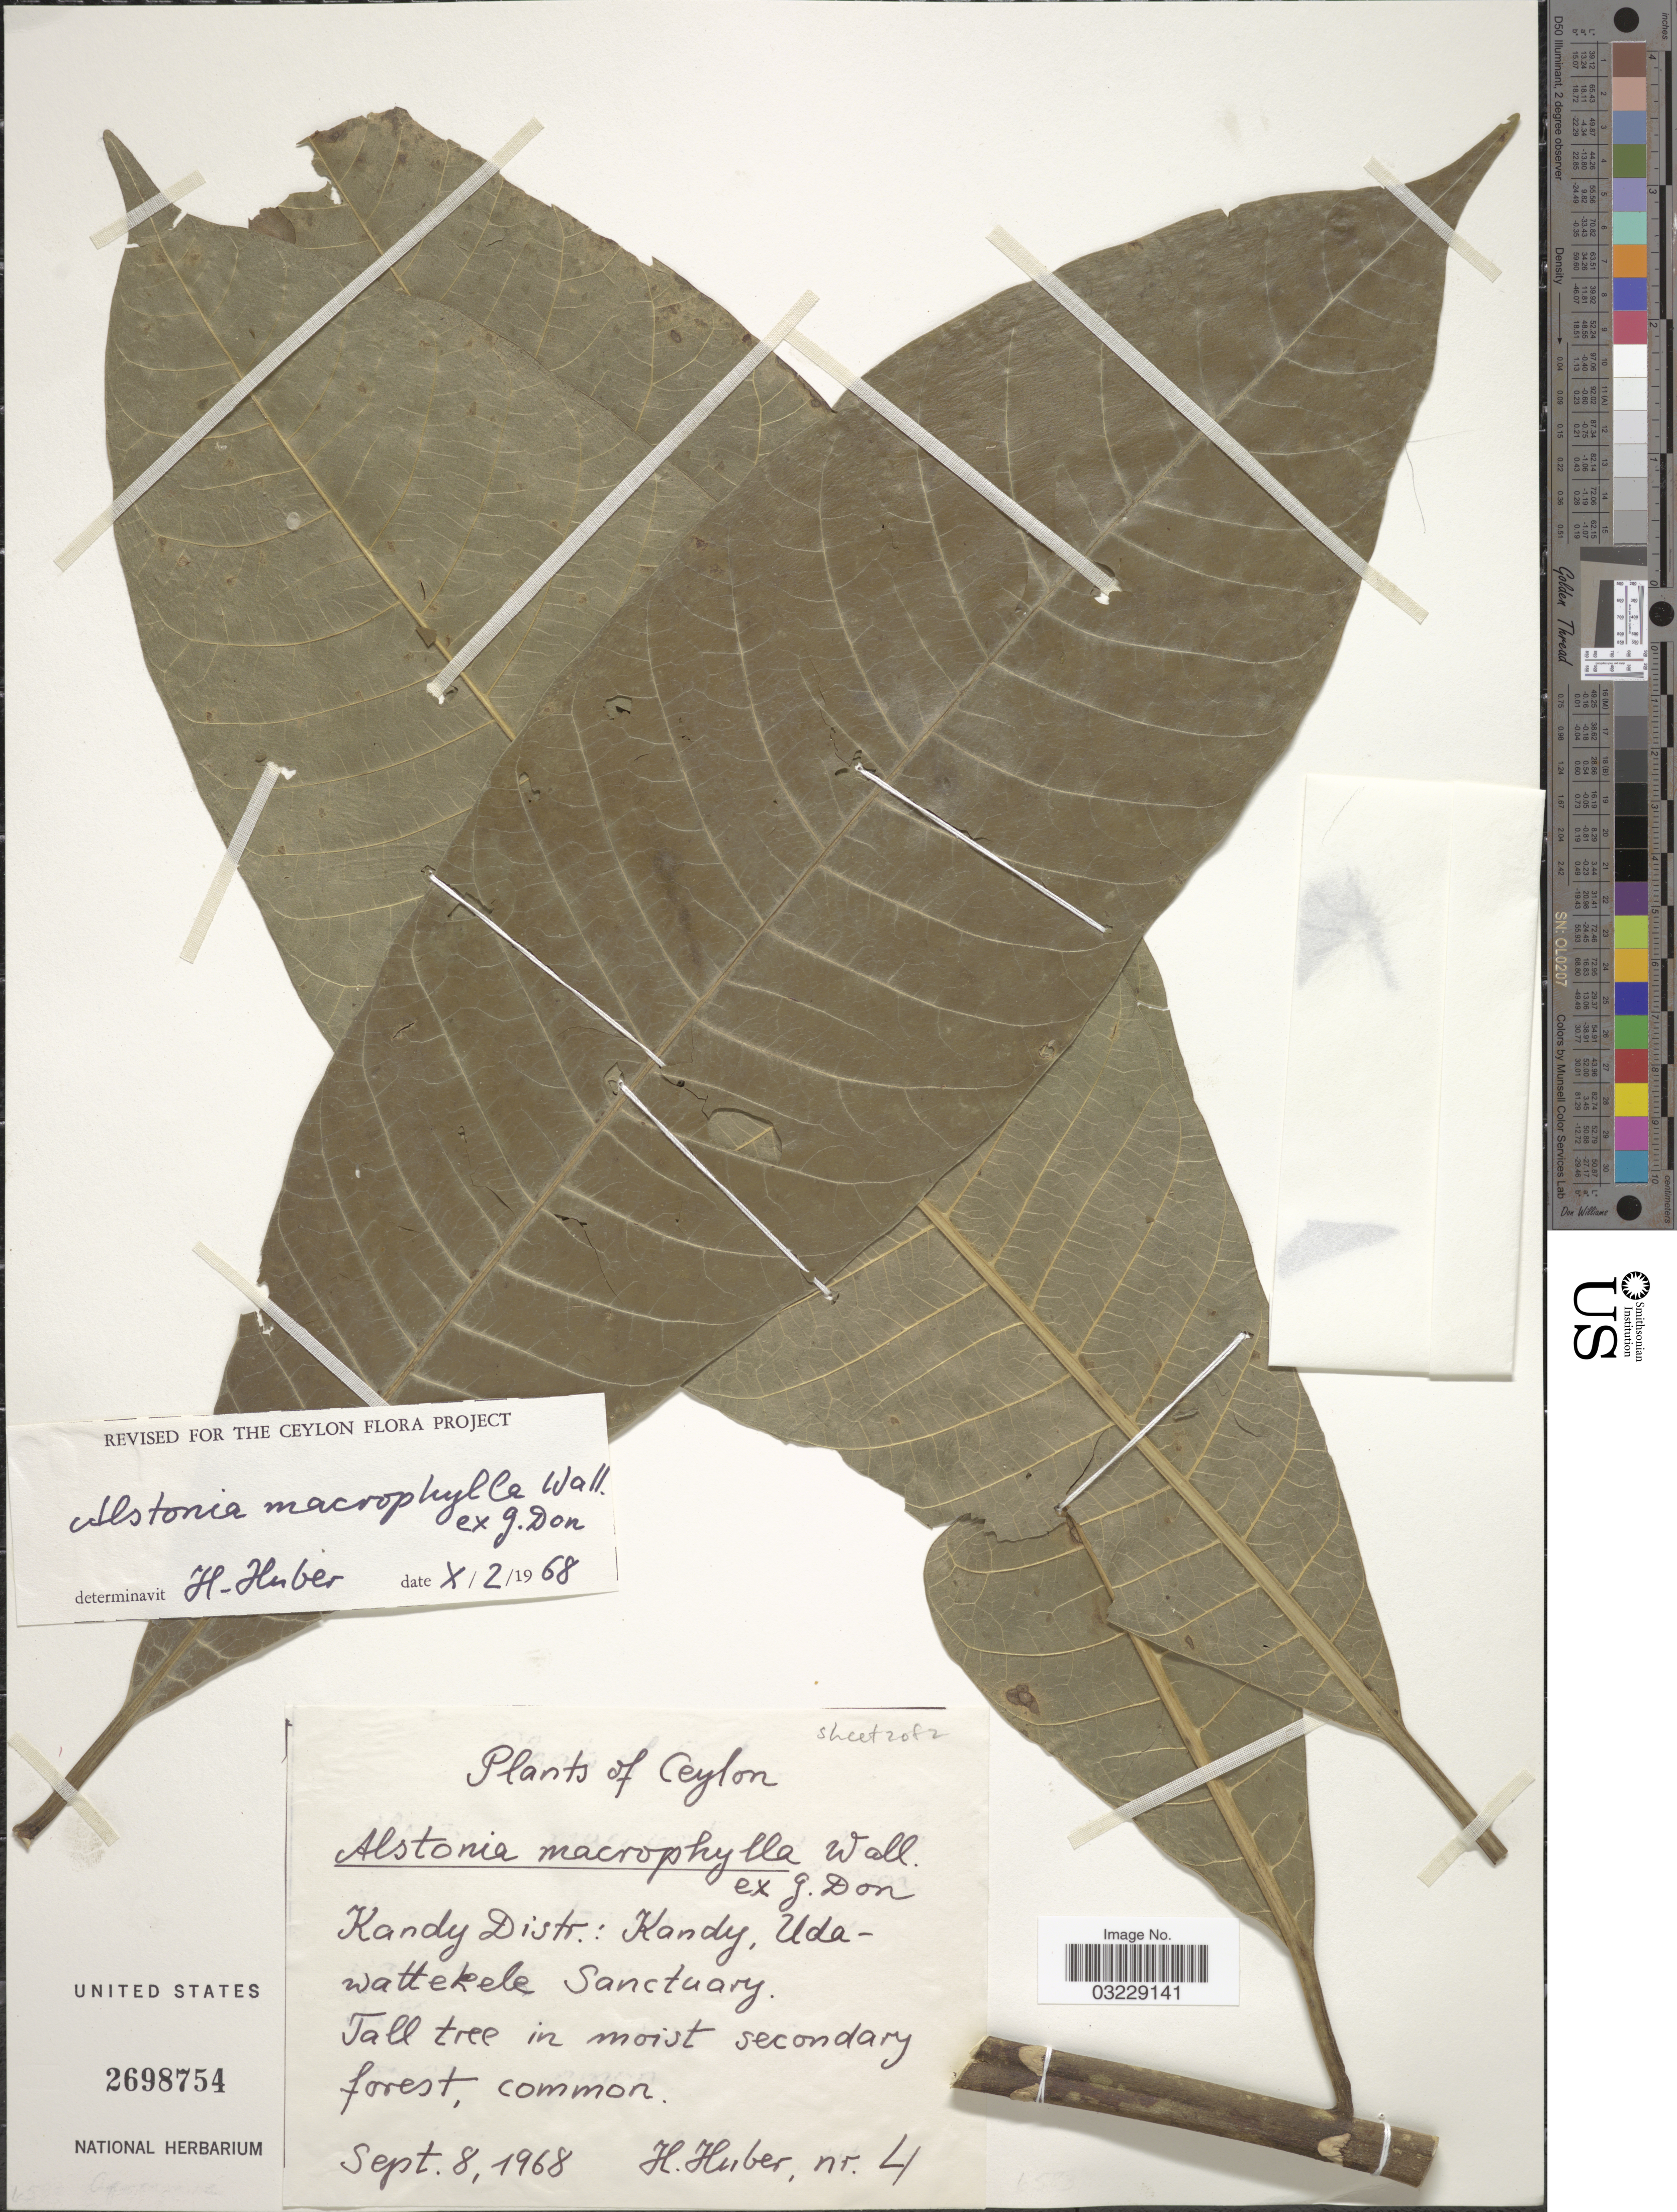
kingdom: Plantae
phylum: Tracheophyta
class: Magnoliopsida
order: Gentianales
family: Apocynaceae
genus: Alstonia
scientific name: Alstonia macrophylla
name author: Wall. ex G. Don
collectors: H. Huber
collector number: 4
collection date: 1968-09-08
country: Sri Lanka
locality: Ceylon. Kandy Distr.: Kandy, Udawattekele Sanctuary.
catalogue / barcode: US 2698754